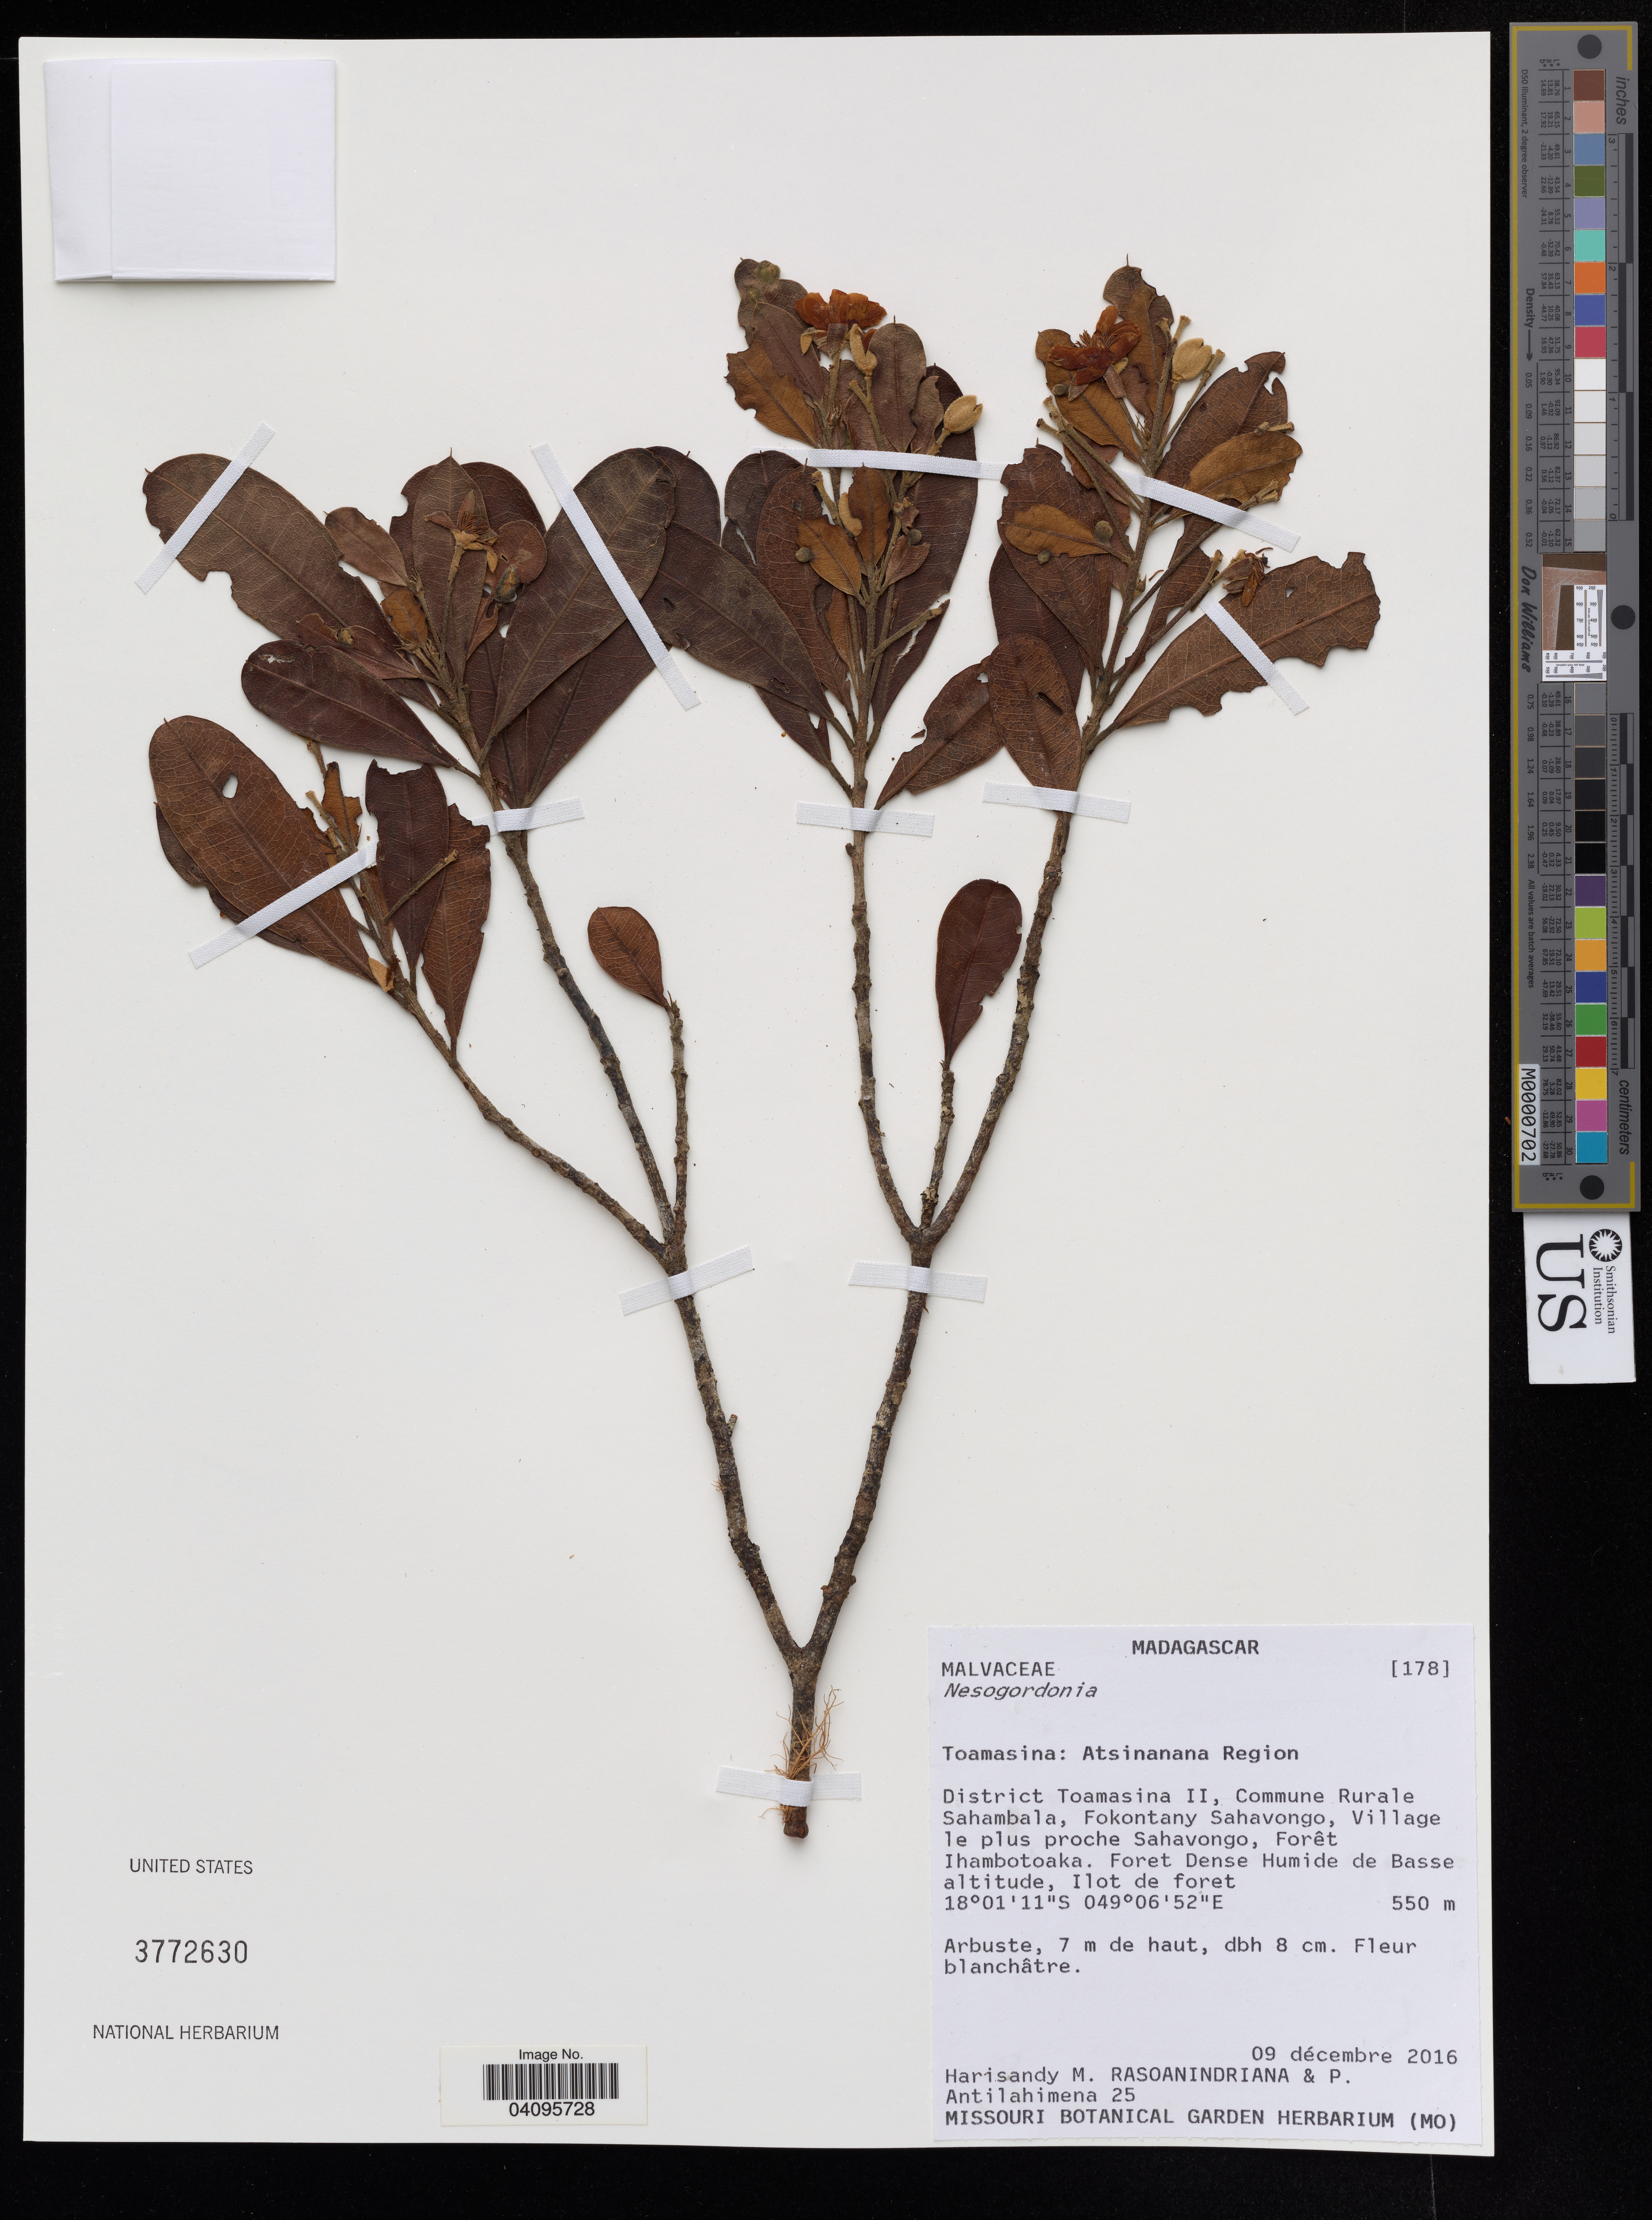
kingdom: Plantae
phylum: Tracheophyta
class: Magnoliopsida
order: Malvales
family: Malvaceae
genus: Nesogordonia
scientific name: Nesogordonia sp.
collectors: H. Rasoanindriana & P. Antilahimena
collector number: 25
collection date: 2016-12-09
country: Madagascar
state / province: Toamasina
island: Madagascar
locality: Atsinanana Region. Toamasina II, commune Rurale Ambodiriana. Village le plus porche Antsapananefatra.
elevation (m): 550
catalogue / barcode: US 3772630